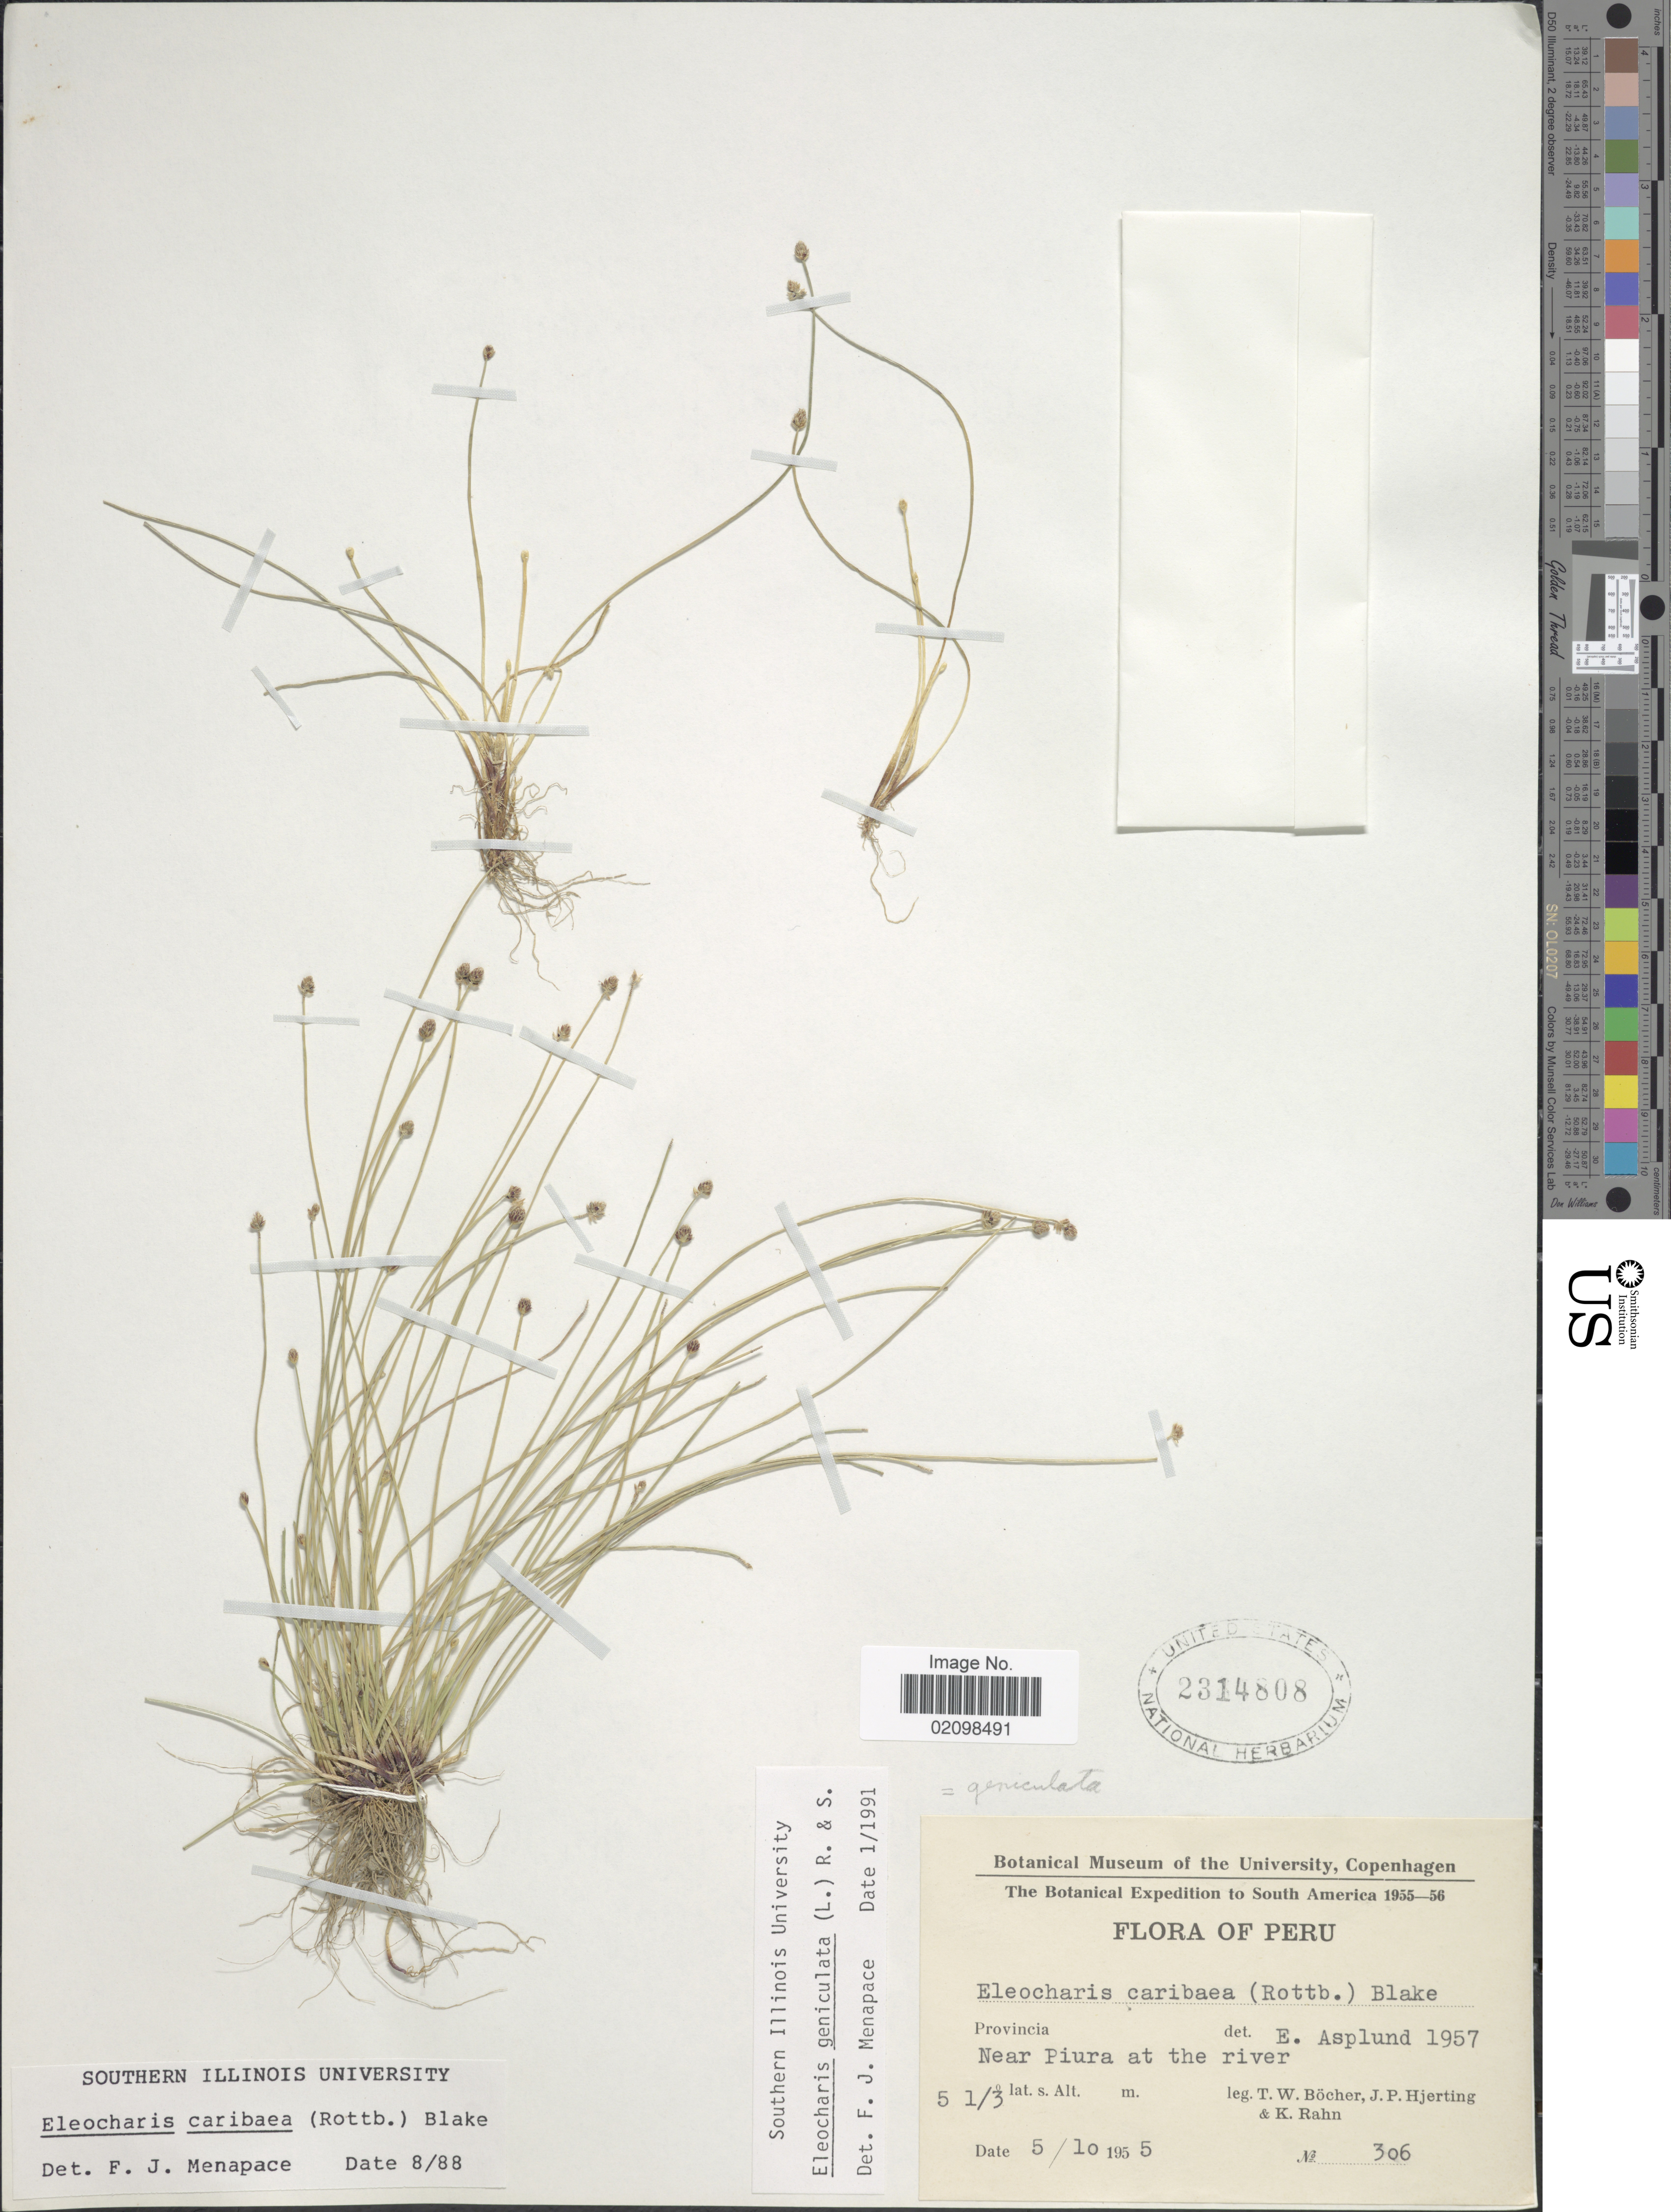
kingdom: Plantae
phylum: Tracheophyta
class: Liliopsida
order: Poales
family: Cyperaceae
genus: Eleocharis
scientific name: Eleocharis geniculata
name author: (L.) Roem. & Schult.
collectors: T. Böcher, J. P. Hjerting & K. Rahn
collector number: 306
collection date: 1955-10-05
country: Peru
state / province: Piura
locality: Near Piura at the river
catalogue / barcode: US 2314808